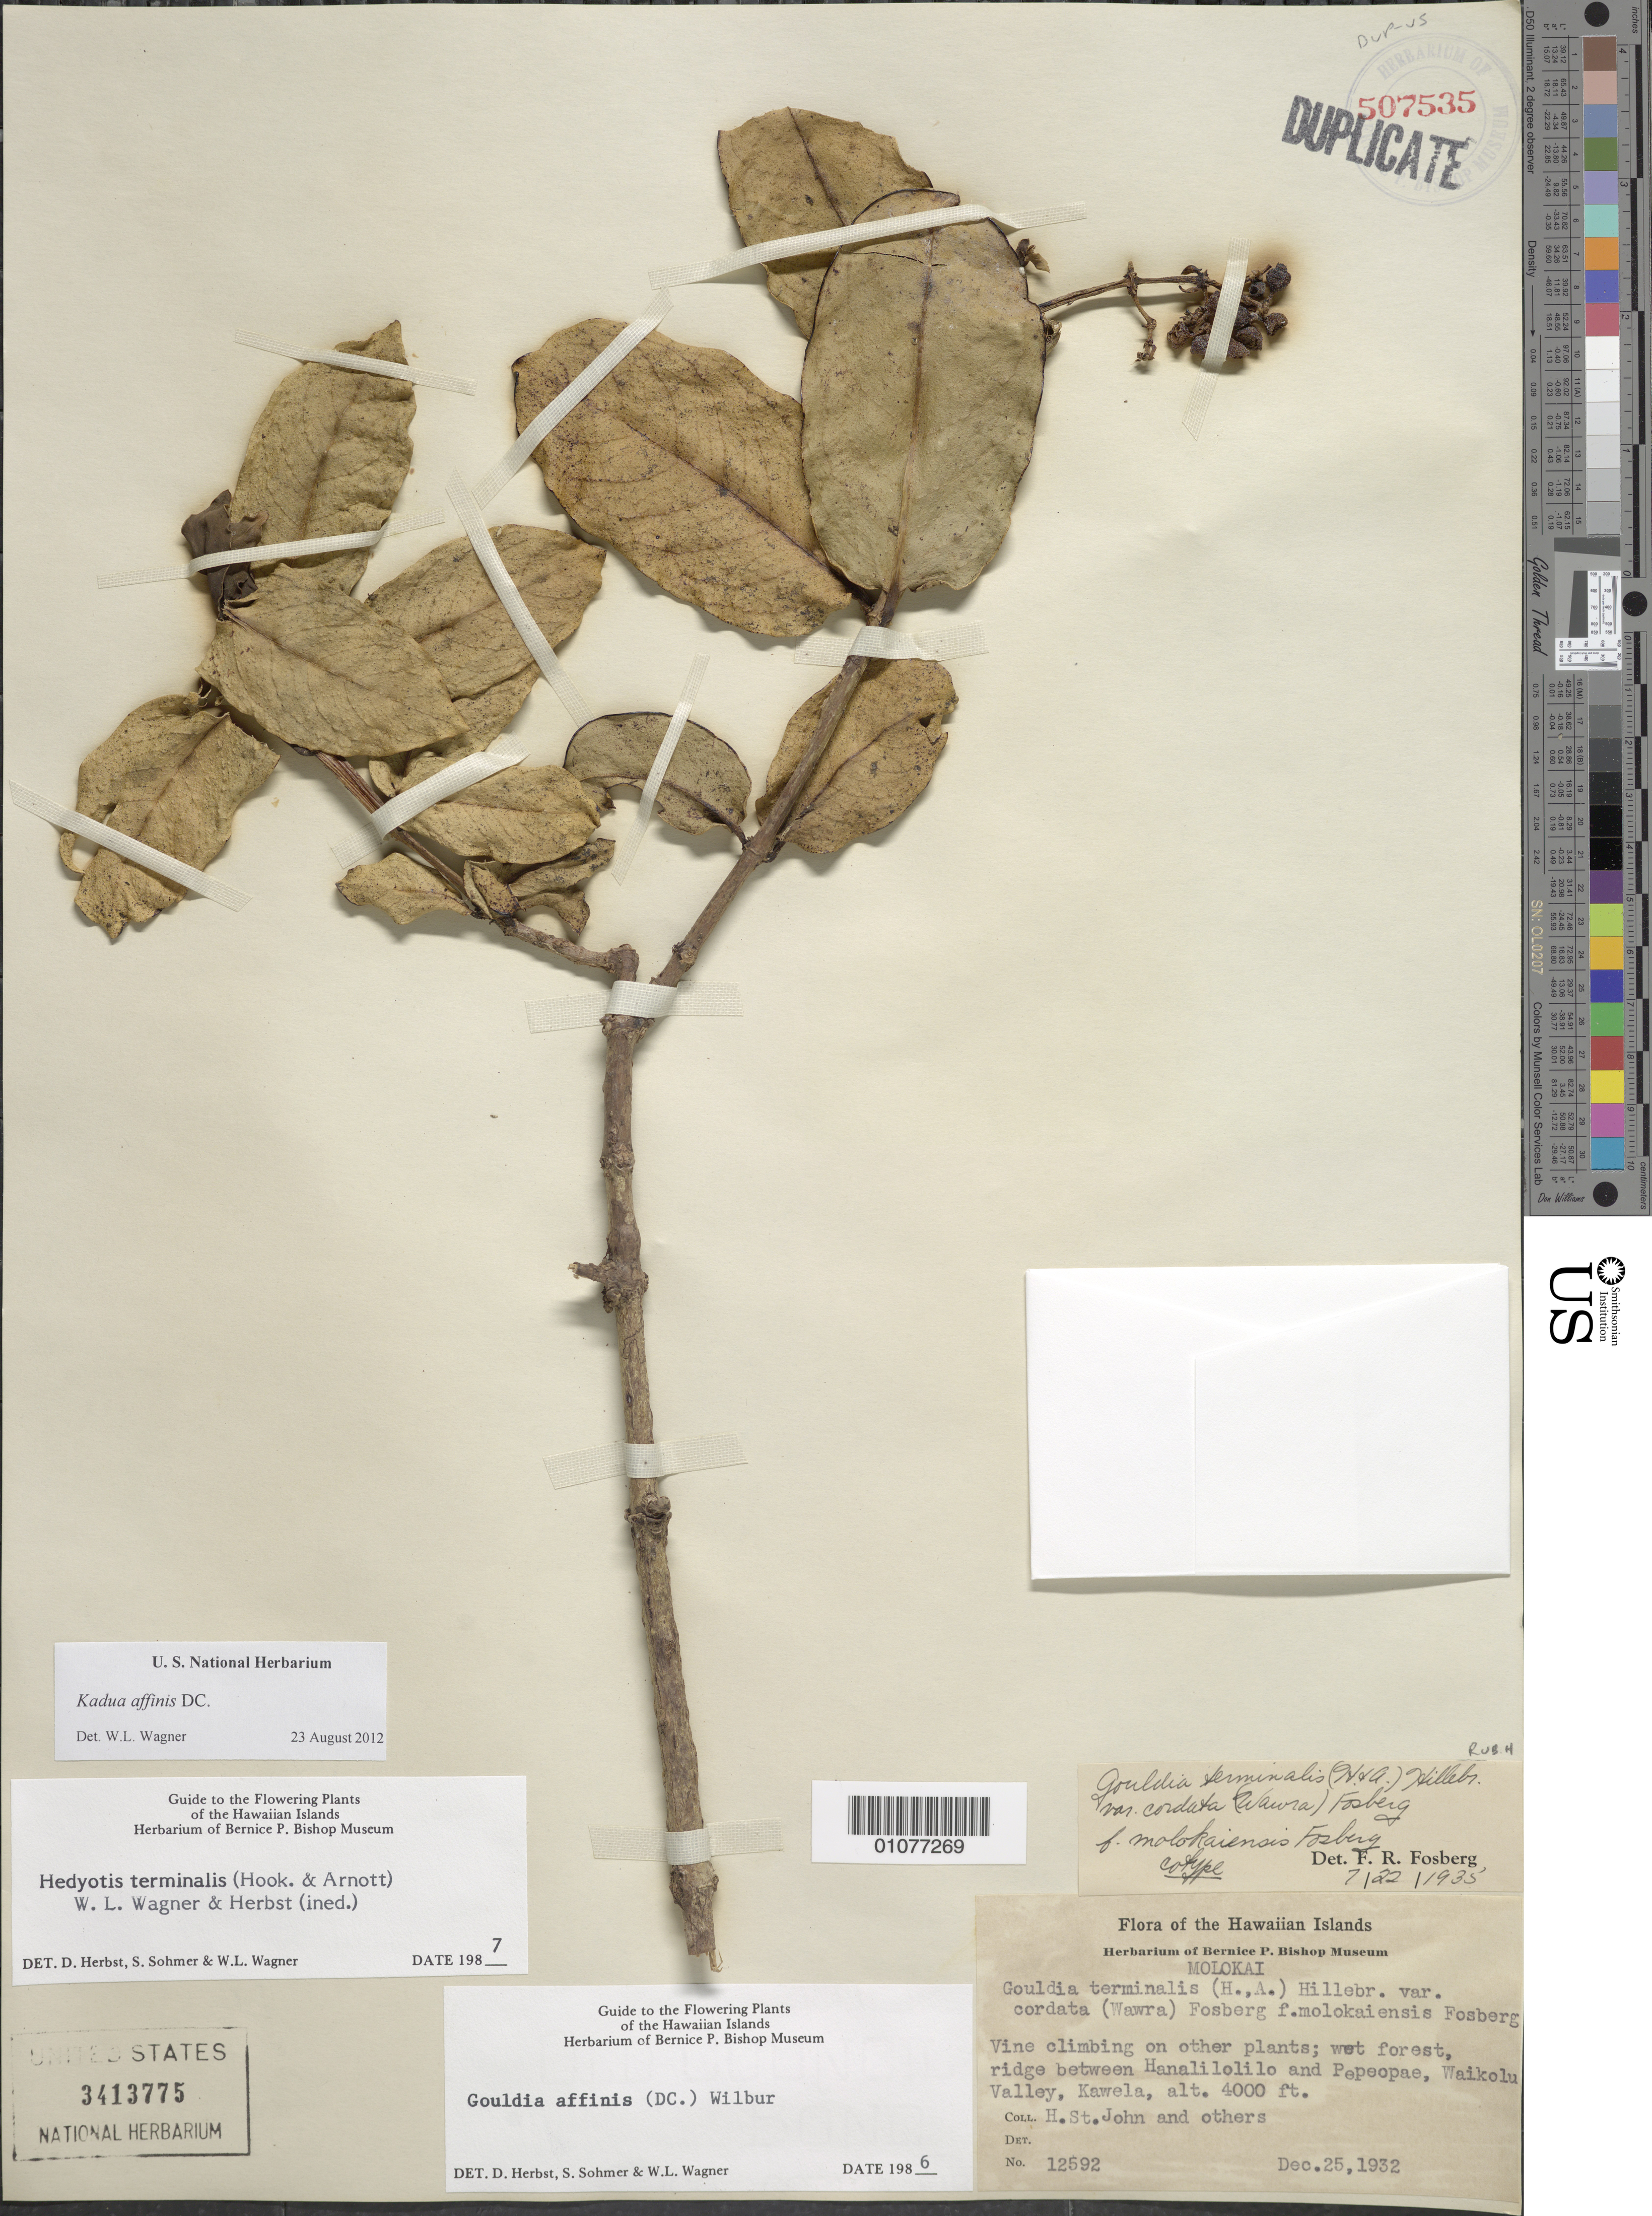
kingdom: Plantae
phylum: Tracheophyta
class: Magnoliopsida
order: Gentianales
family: Rubiaceae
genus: Kadua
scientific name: Kadua affinis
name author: DC.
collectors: H. St. John et al.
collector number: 12592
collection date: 1932-12-25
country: United States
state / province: Hawaii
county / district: Maui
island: Moloka'i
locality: Kawela, Waikolu Valley, ridge between Hanalilolilo and Pepeopae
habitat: wet forest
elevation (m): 1219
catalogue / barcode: US 3413775